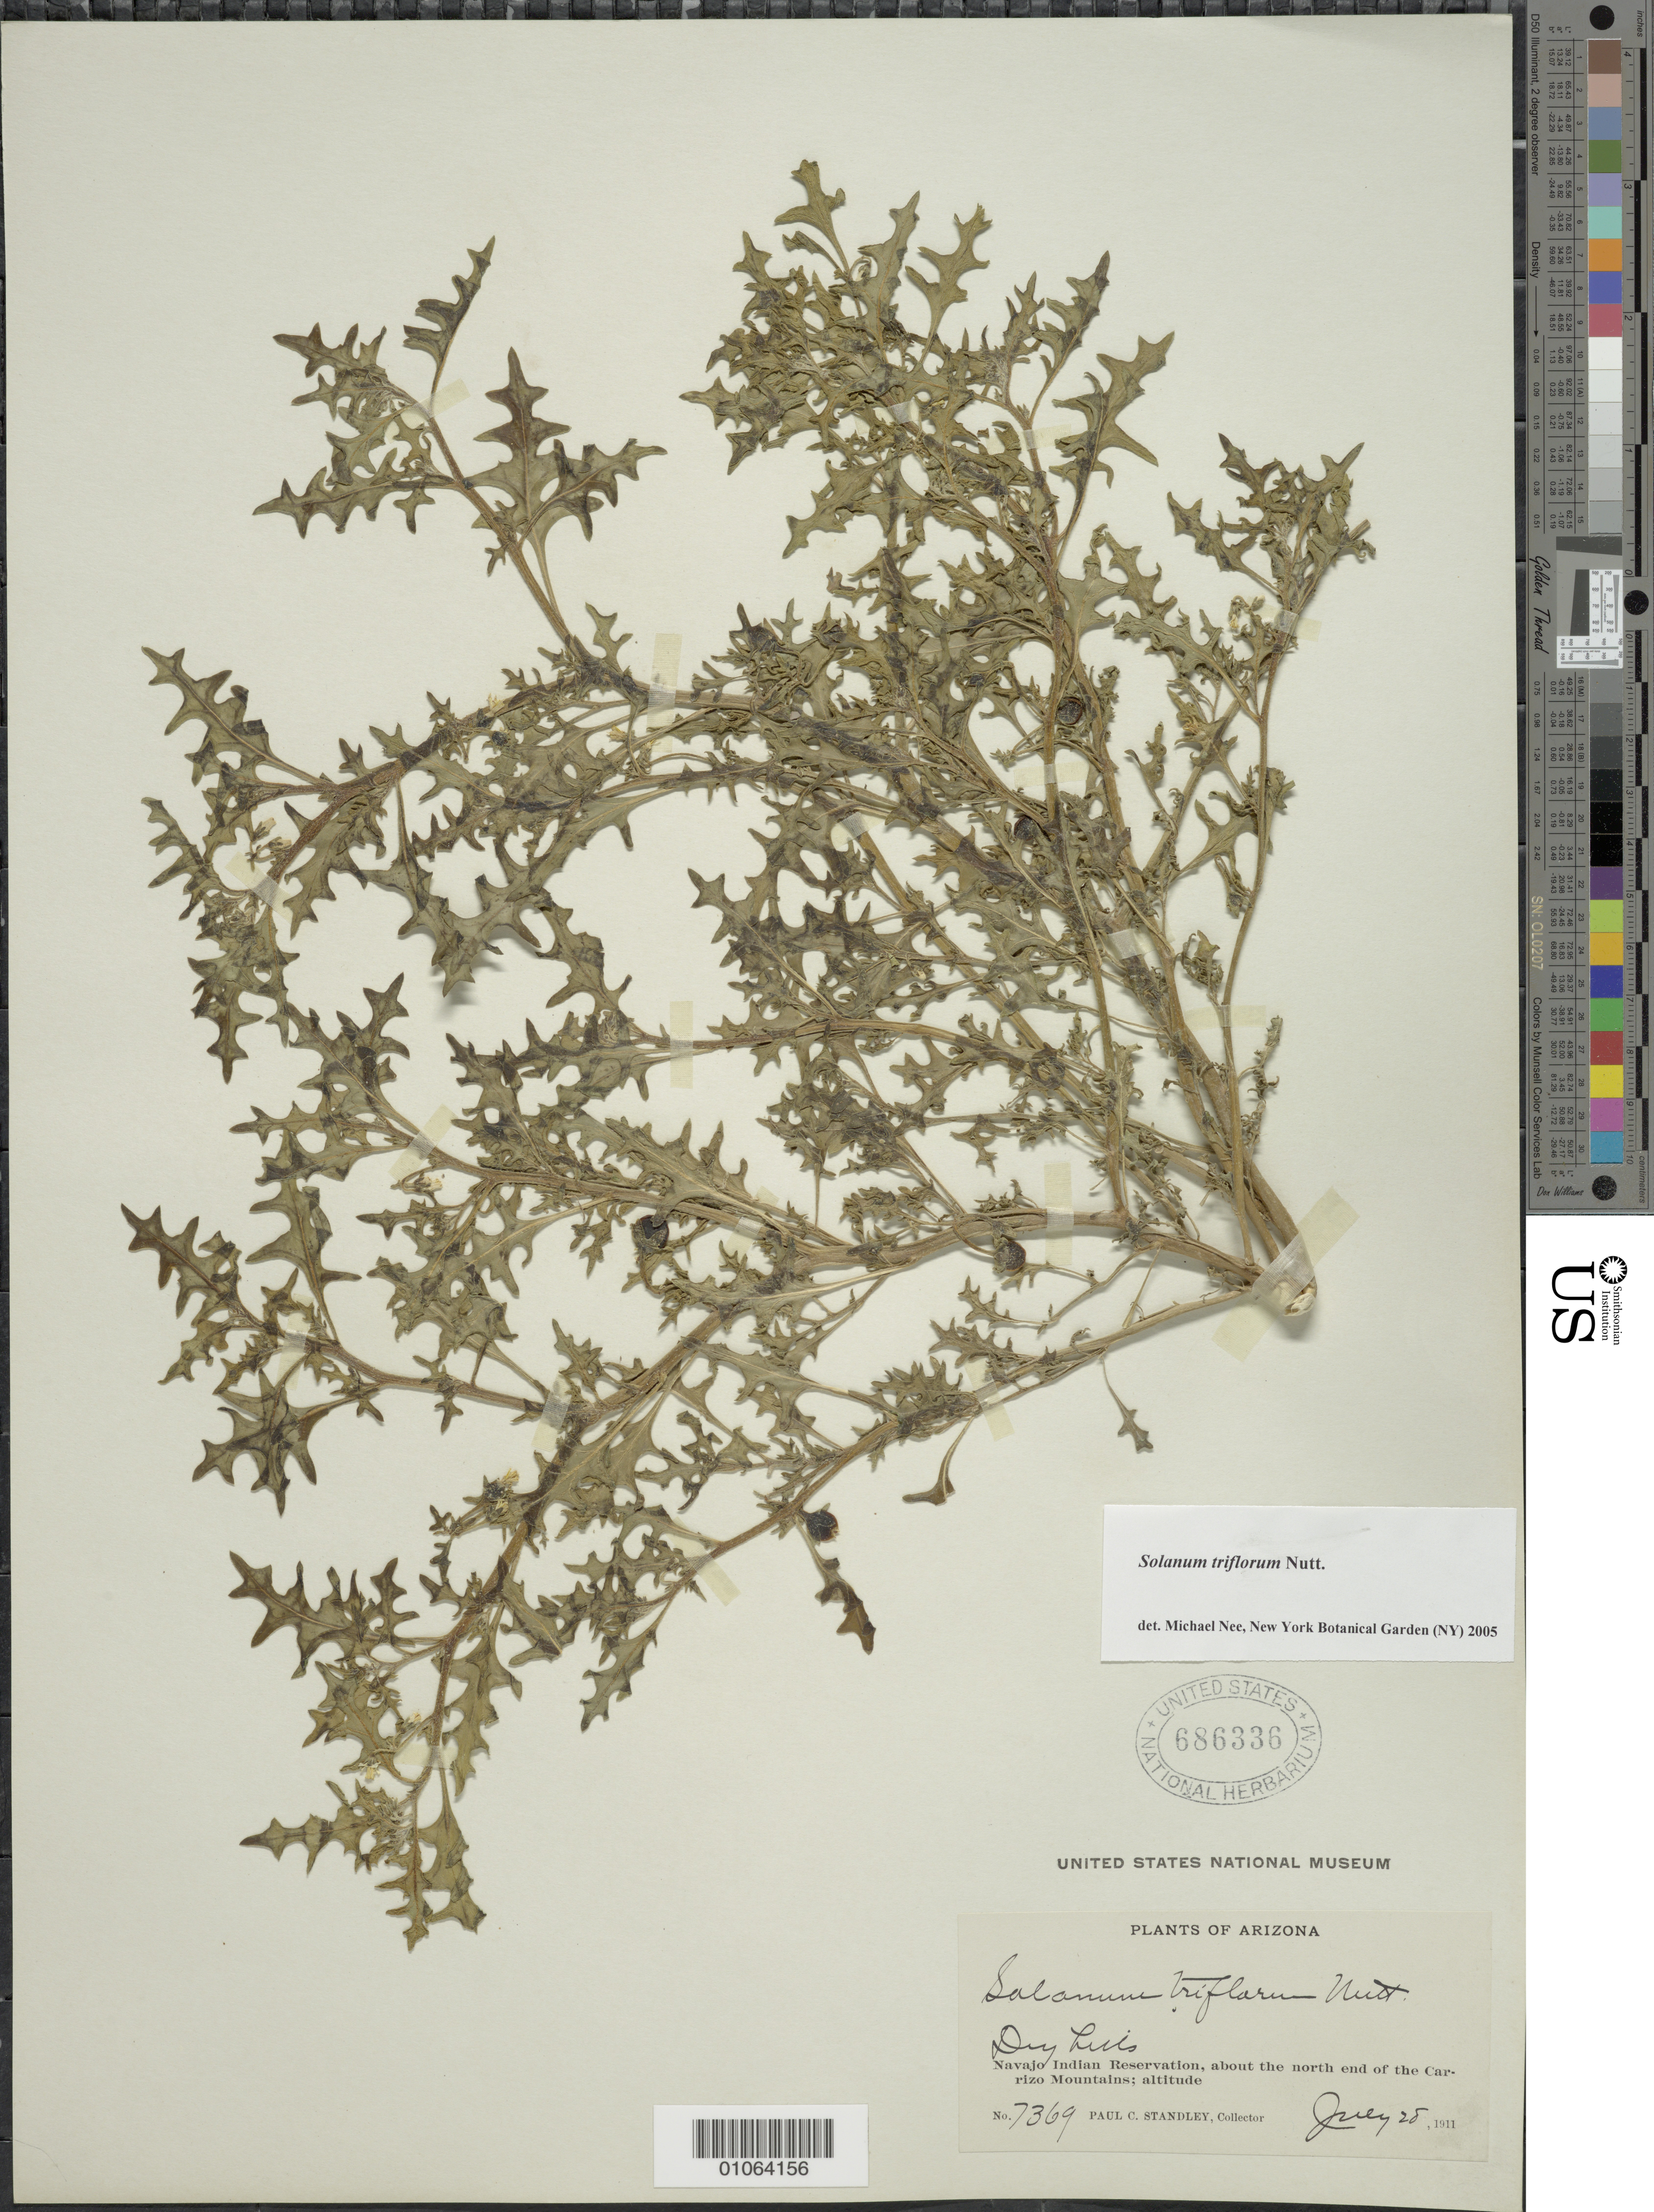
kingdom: Plantae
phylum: Tracheophyta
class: Magnoliopsida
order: Solanales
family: Solanaceae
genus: Solanum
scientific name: Solanum triflorum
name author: Nutt.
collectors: P. C. Standley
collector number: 7369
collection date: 1911-07-28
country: United States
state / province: Arizona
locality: Dry hills. Navajo Indian Reservation, about the north end of the Carrizo Mountains.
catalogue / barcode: US 686336